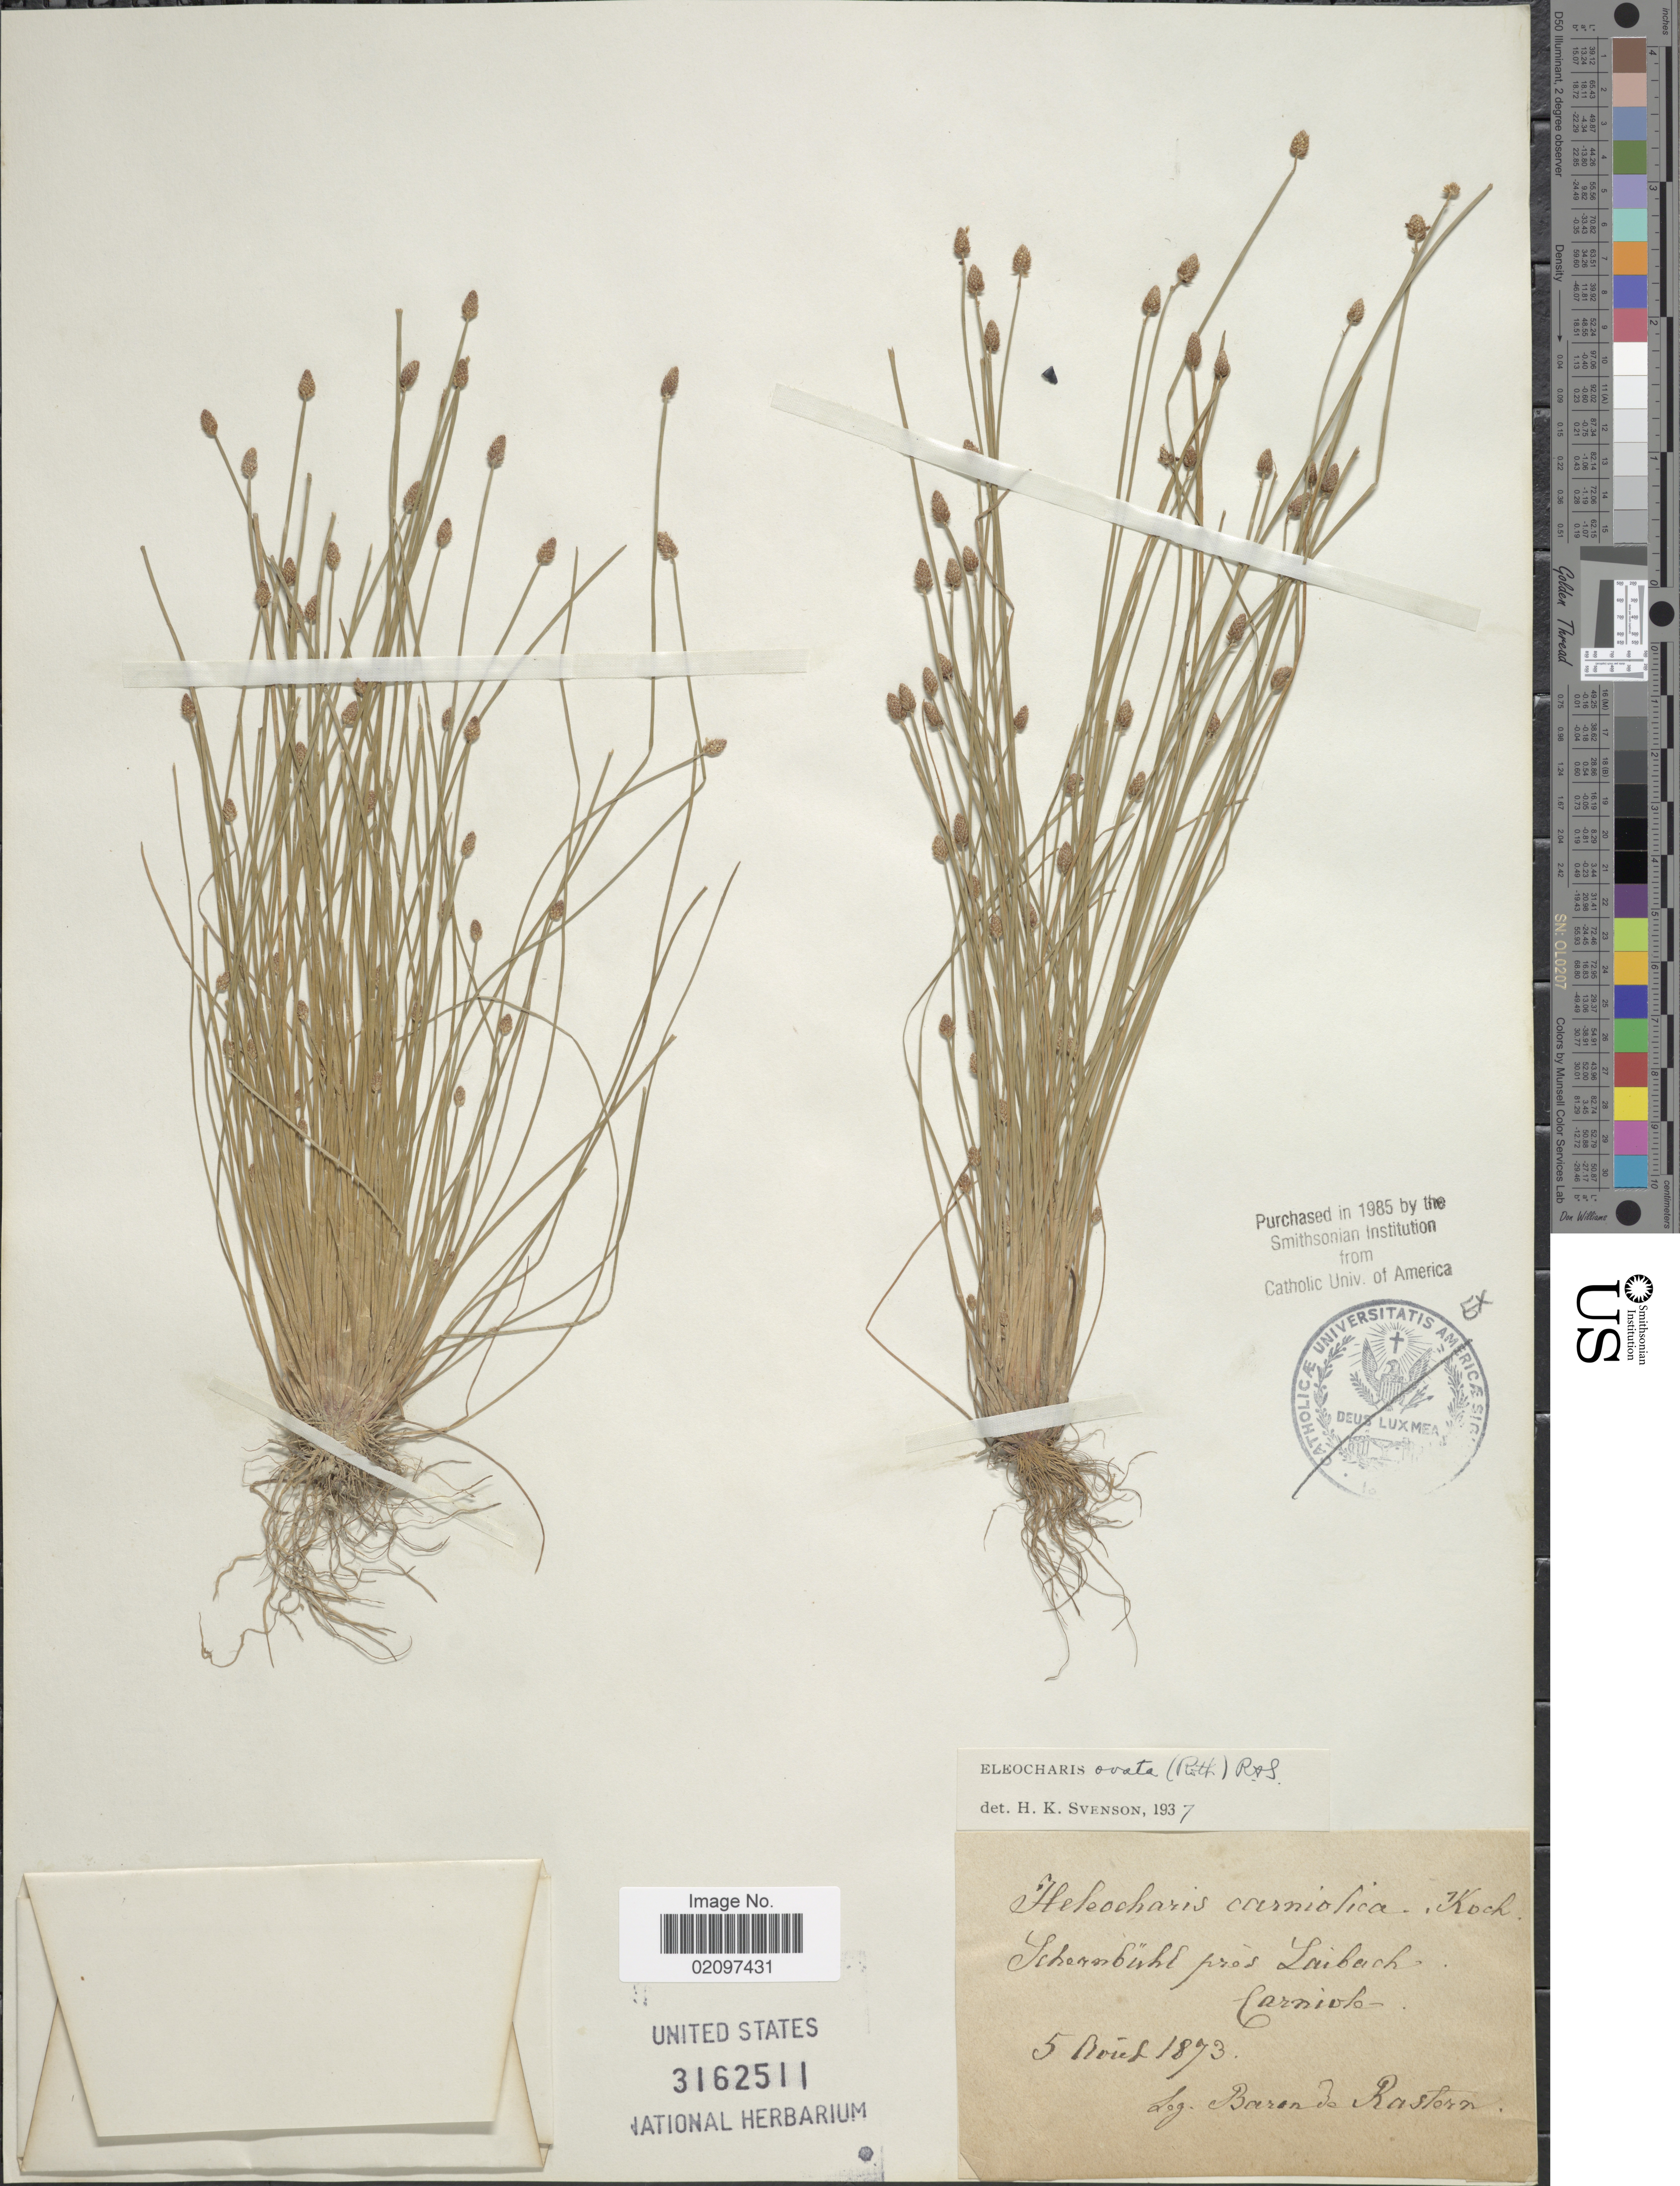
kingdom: Plantae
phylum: Tracheophyta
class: Liliopsida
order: Poales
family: Cyperaceae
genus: Eleocharis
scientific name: Eleocharis ovata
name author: (Roth) Roem. & Schult.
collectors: N. Rastern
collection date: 1873-08-05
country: Slovenia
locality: Schernbuhl pres Laibach. Carniole.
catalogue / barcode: US 3162511